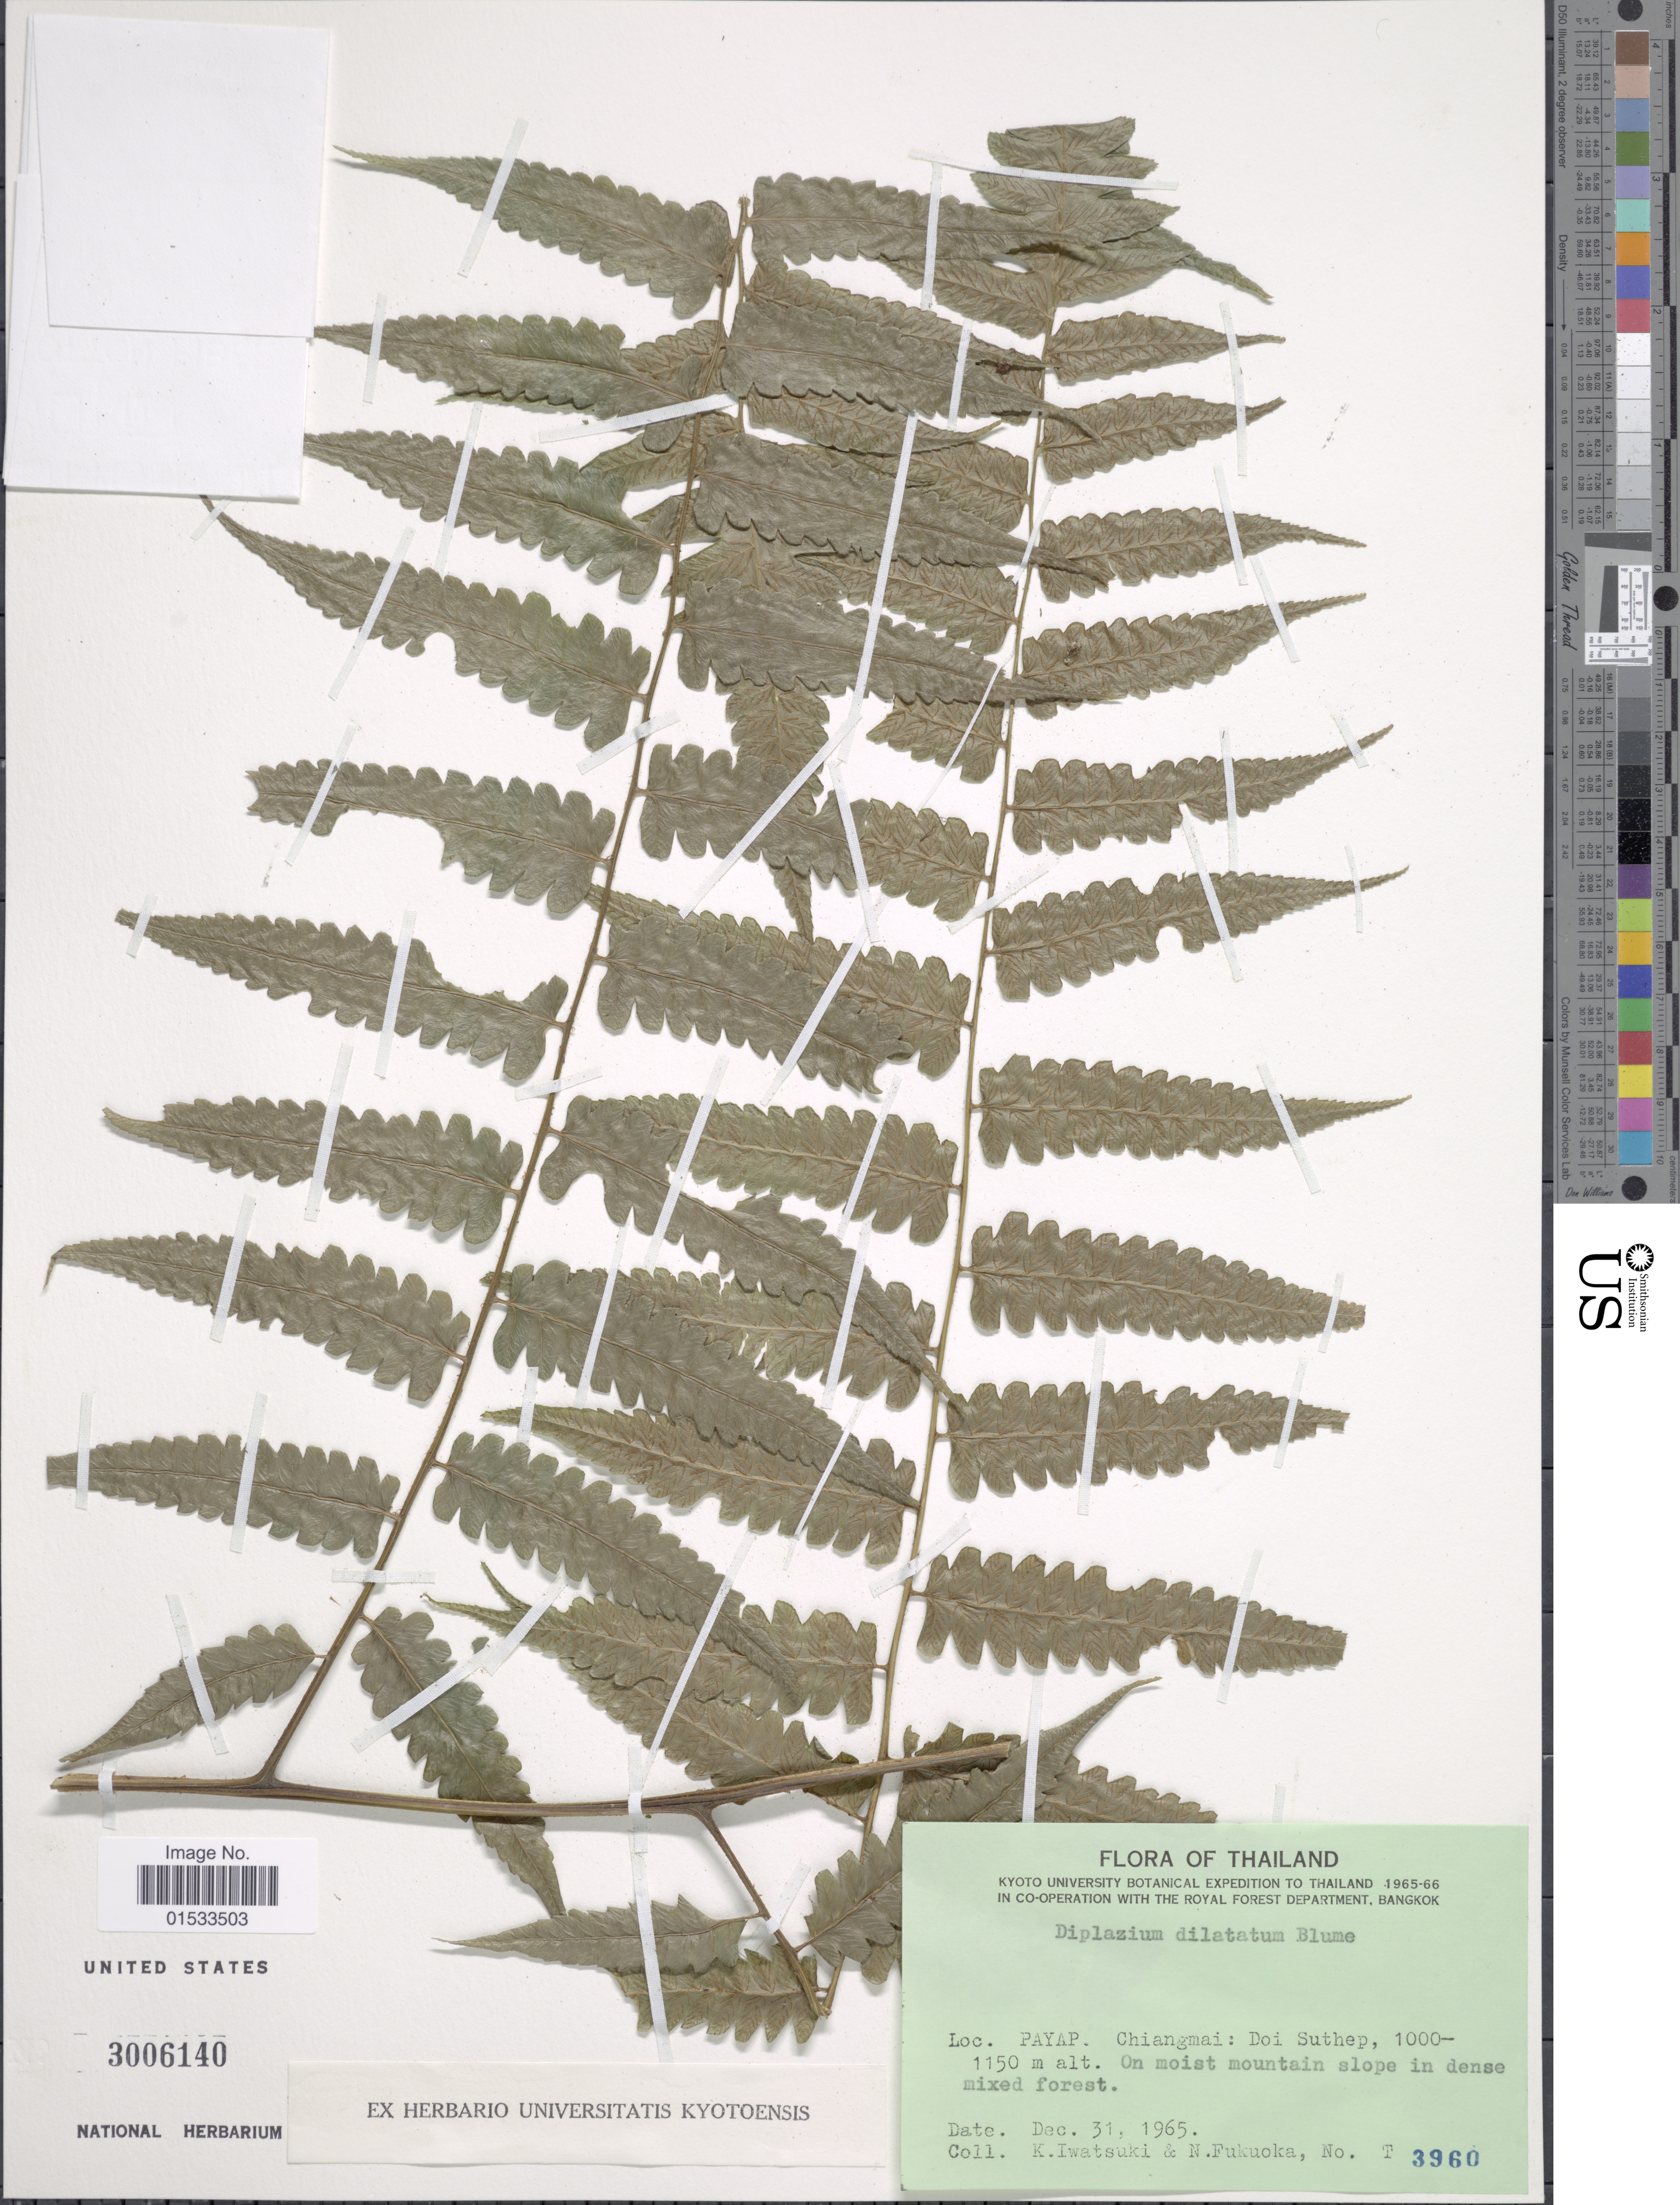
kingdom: Plantae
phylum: Tracheophyta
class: Polypodiopsida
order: Polypodiales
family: Athyriaceae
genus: Diplazium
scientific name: Diplazium dilatatum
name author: Blume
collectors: K. Iwatsuki & N. Fukuoka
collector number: T 3960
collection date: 1965-12-31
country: Thailand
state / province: Chiang Mai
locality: Payap, Doi Suthep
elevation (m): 1000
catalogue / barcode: US 3006140